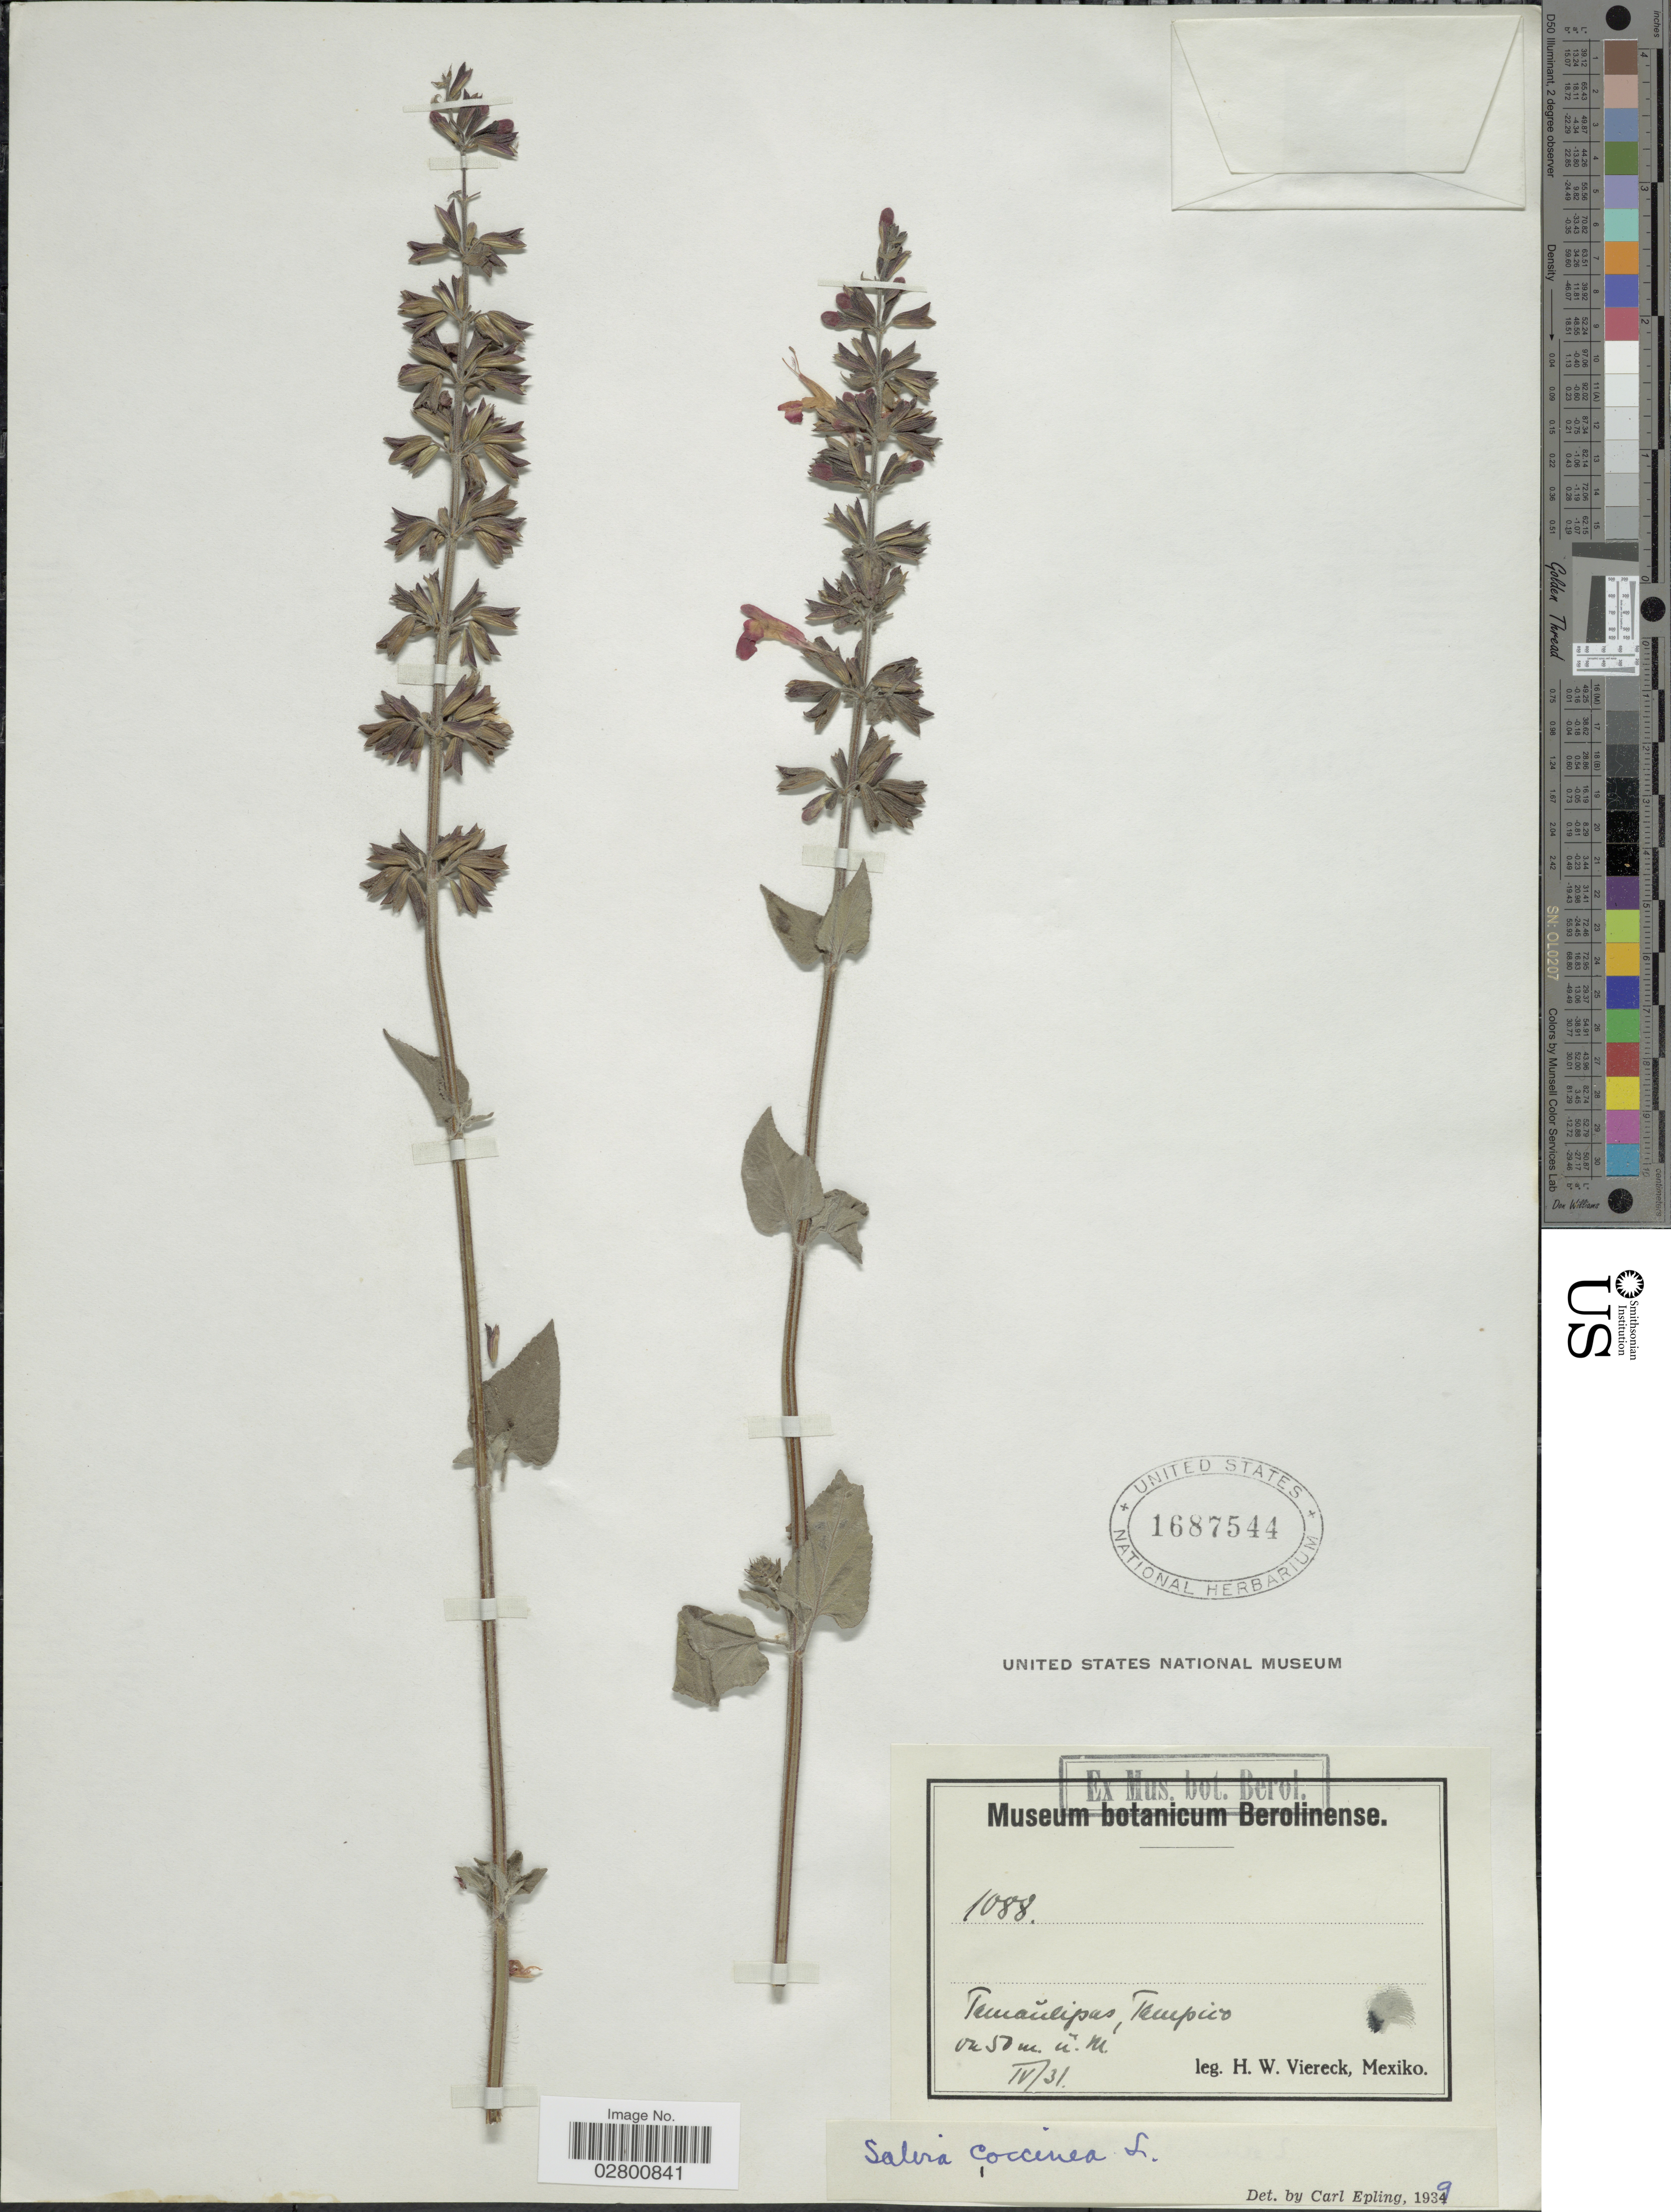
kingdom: Plantae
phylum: Tracheophyta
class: Magnoliopsida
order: Lamiales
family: Lamiaceae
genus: Salvia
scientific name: Salvia coccinea 'Naples Lavender'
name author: L. f. ex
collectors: H. W. Viereck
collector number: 1088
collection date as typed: Transcribed d/m/y: /4/31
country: Mexico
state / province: Tamaulipas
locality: Tamaulipas, Tampico.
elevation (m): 50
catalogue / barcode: US 1687544